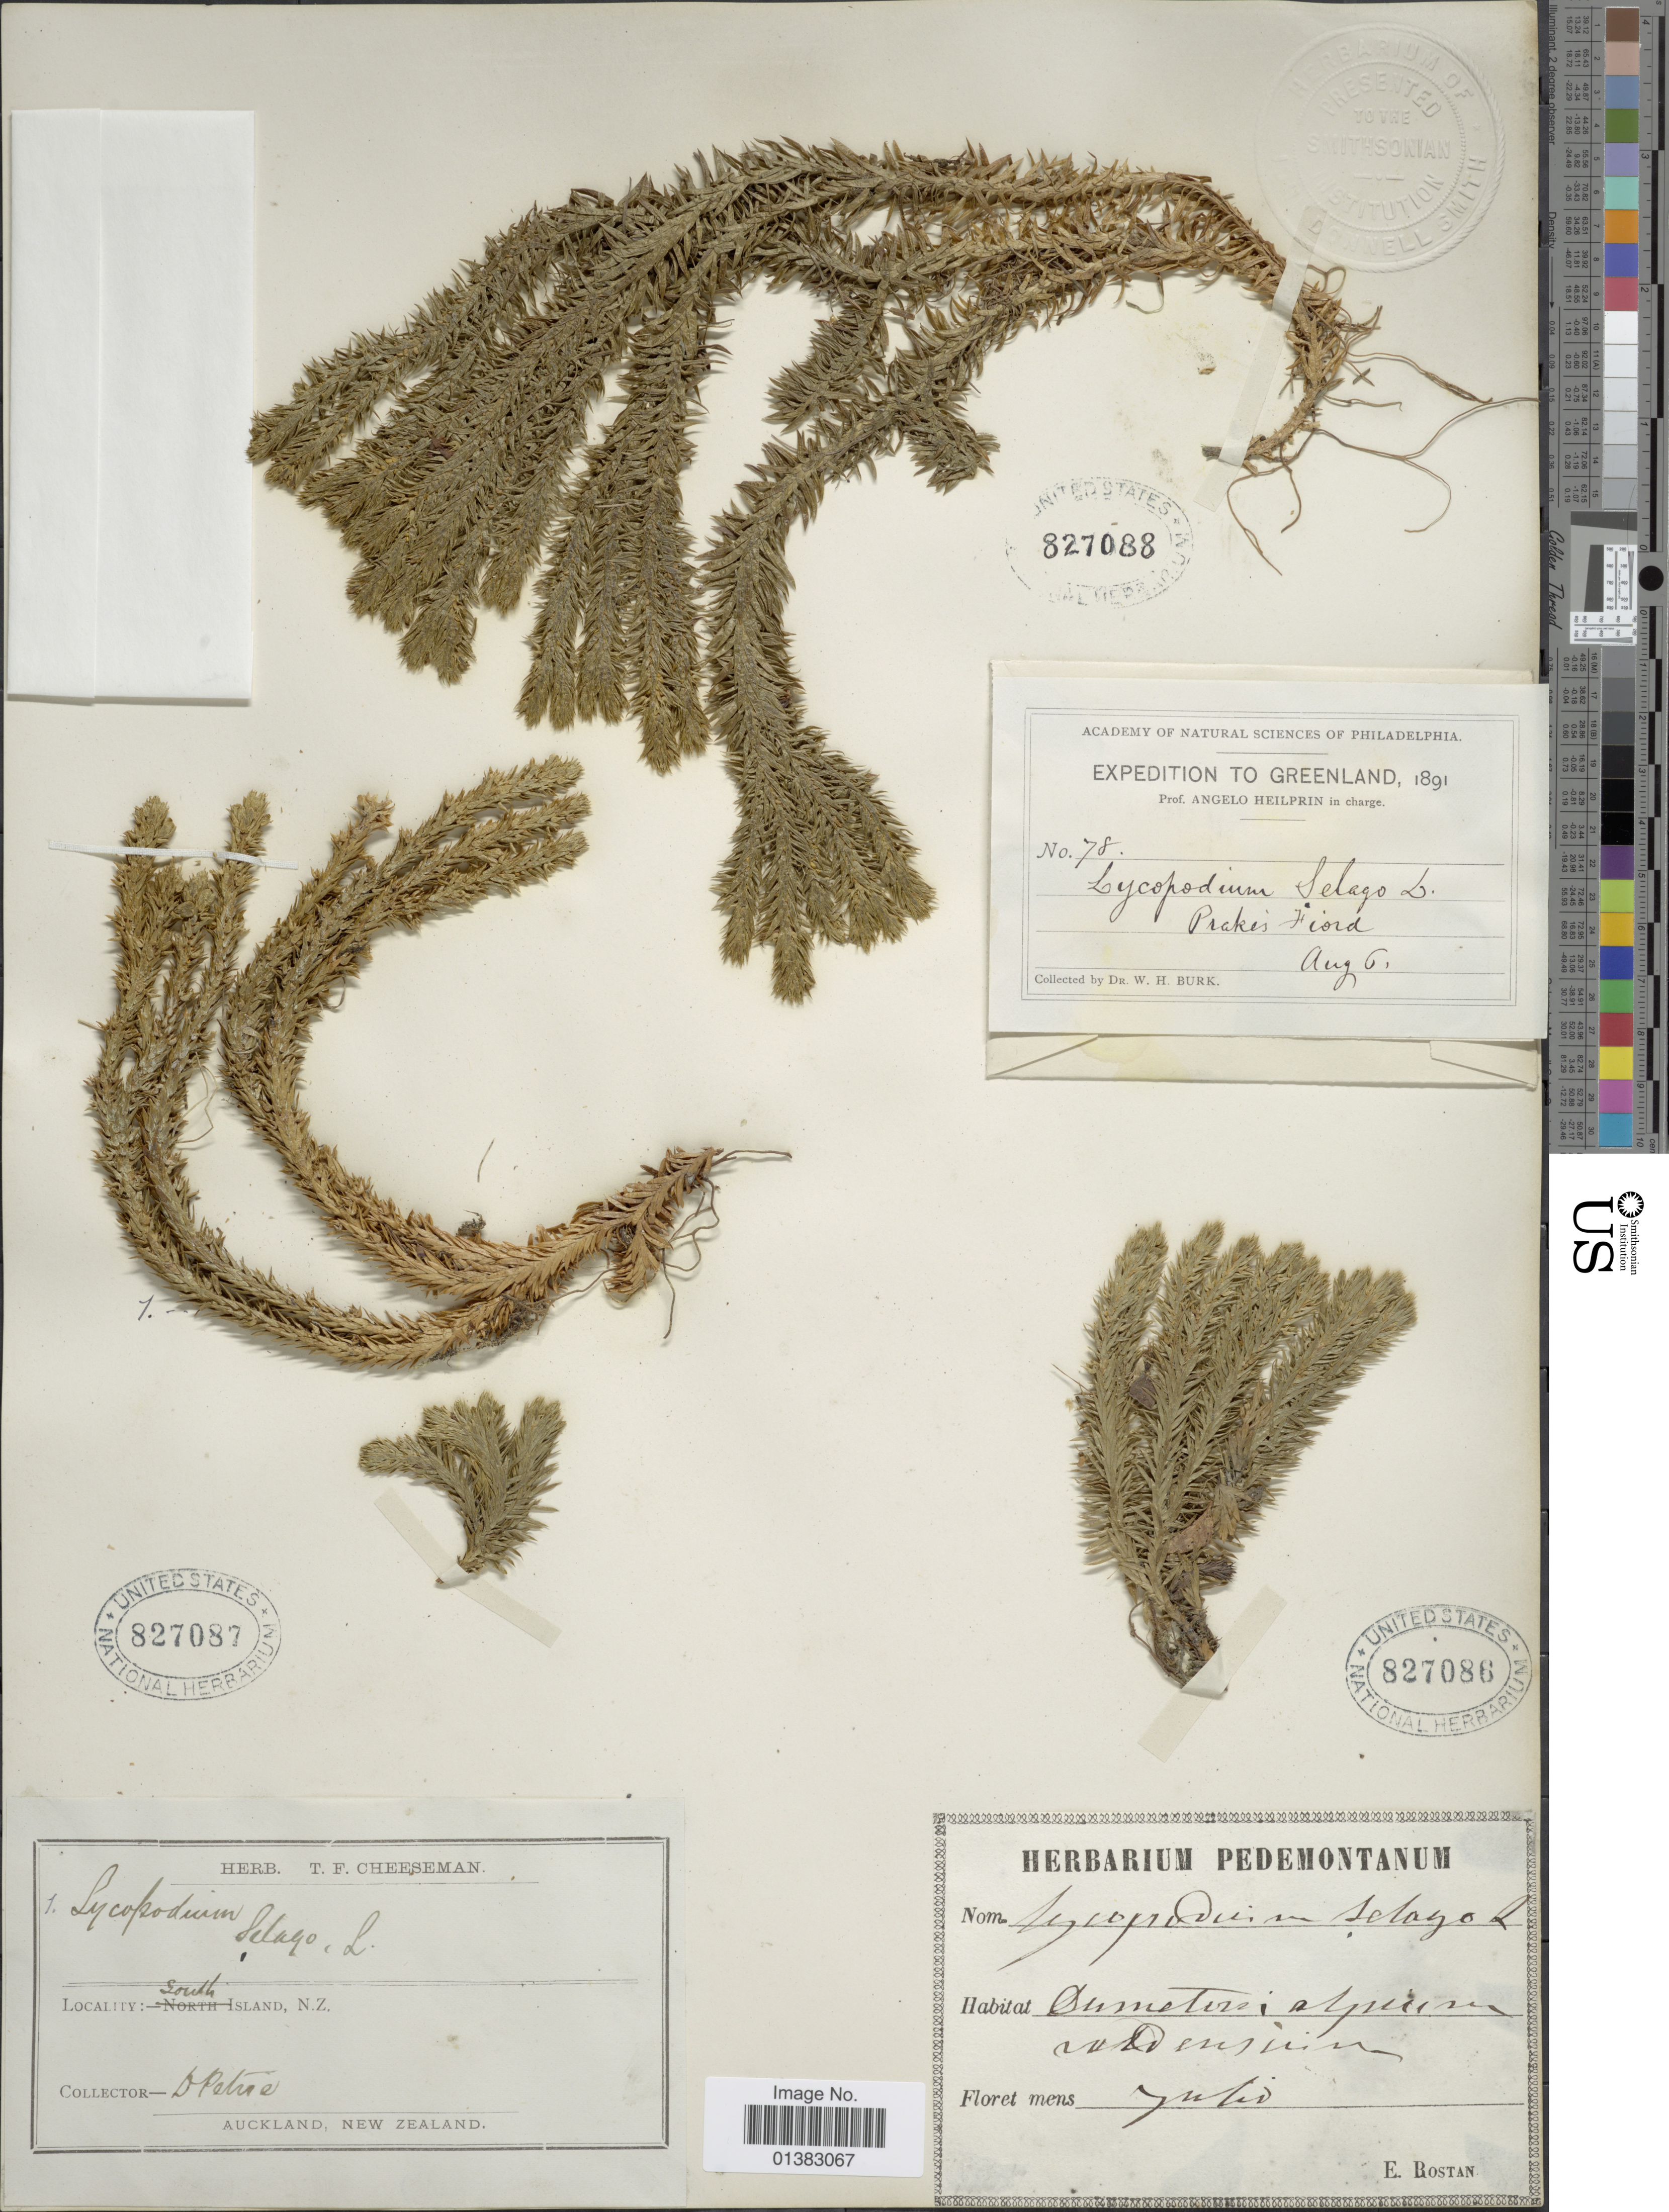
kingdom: Plantae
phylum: Tracheophyta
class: Lycopodiopsida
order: Lycopodiales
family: Lycopodiaceae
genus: Huperzia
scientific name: Huperzia selago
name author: (L.) Bernh. ex Schrank & Mart.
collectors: E. Rostan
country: Indonesia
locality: Sumatra [illegible text]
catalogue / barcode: US 827086